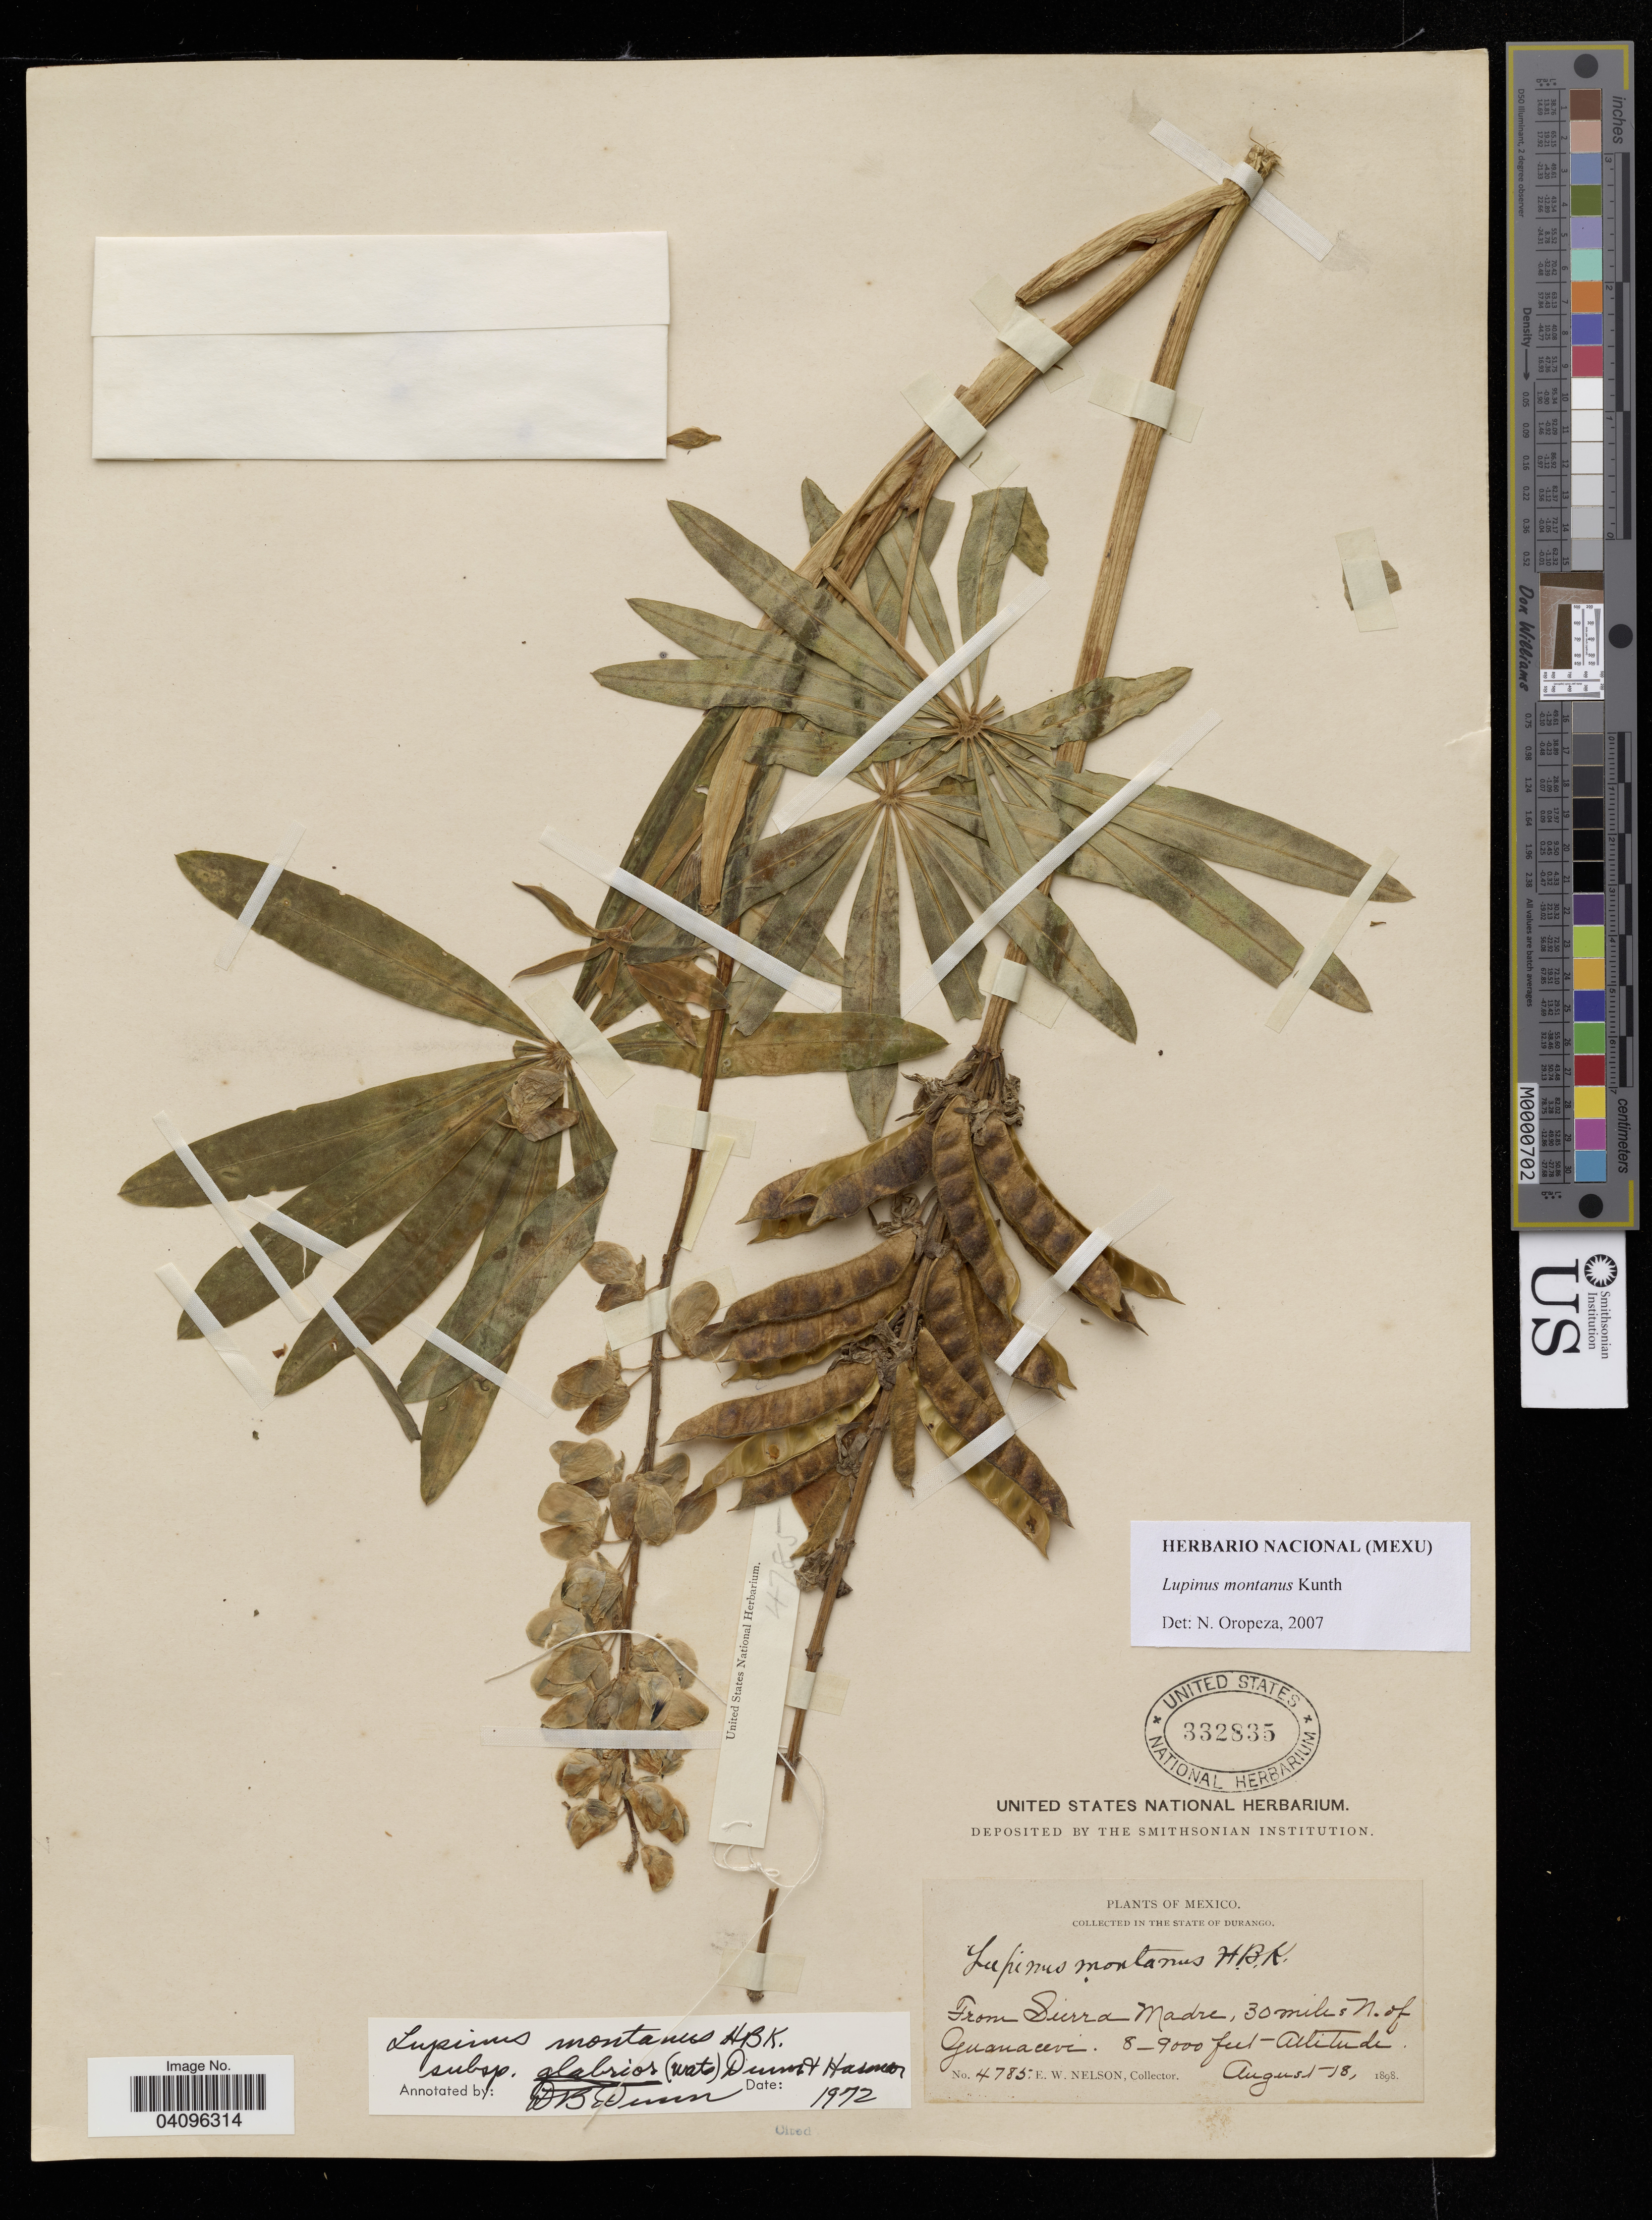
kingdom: Plantae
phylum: Tracheophyta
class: Magnoliopsida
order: Fabales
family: Fabaceae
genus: Lupinus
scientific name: Lupinus montanus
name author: Kunth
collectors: E. W. Nelson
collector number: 4785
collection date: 1898-08-18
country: Mexico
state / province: Durango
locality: From Sierra Madre, 30 miles N. of Guanacevi.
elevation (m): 2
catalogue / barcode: US 332835